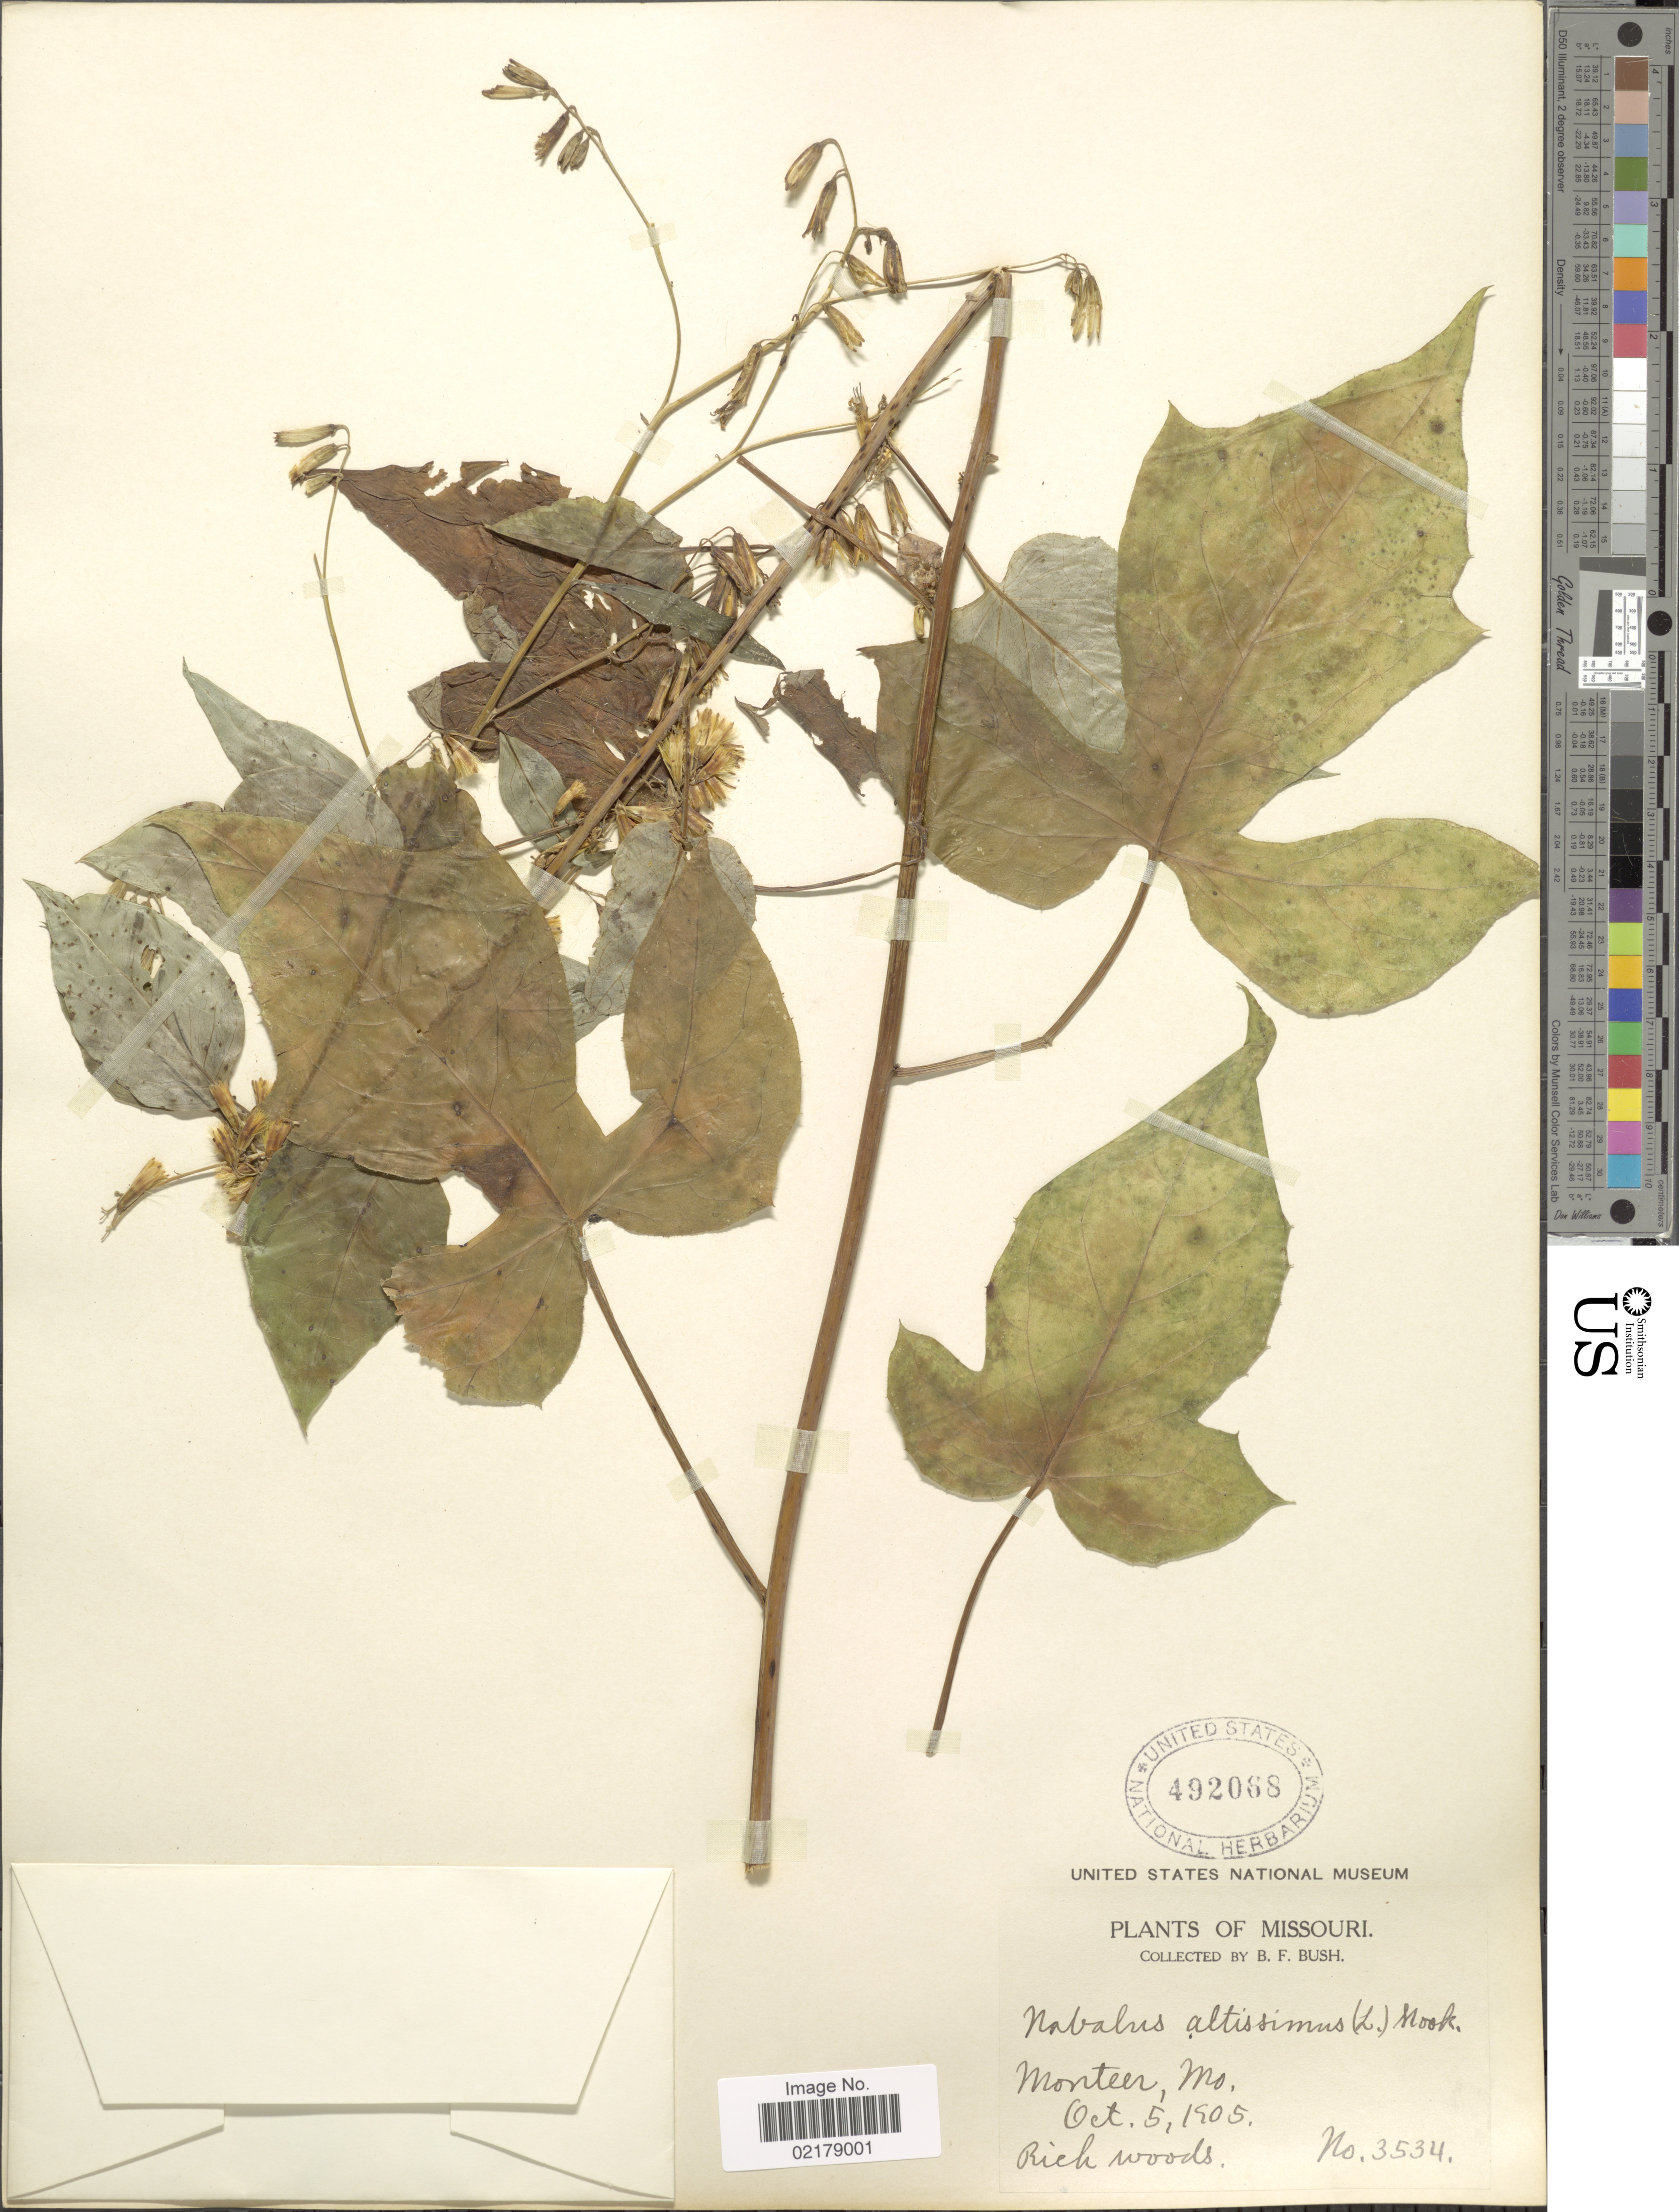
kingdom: Plantae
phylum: Tracheophyta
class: Magnoliopsida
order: Asterales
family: Asteraceae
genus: Nabalus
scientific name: Nabalus altissimus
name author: (L.) Hook.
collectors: B. F. Bush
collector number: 3534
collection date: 1905-10-05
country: United States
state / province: Missouri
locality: Monteer, Mo, Rich woods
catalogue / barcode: US 492068